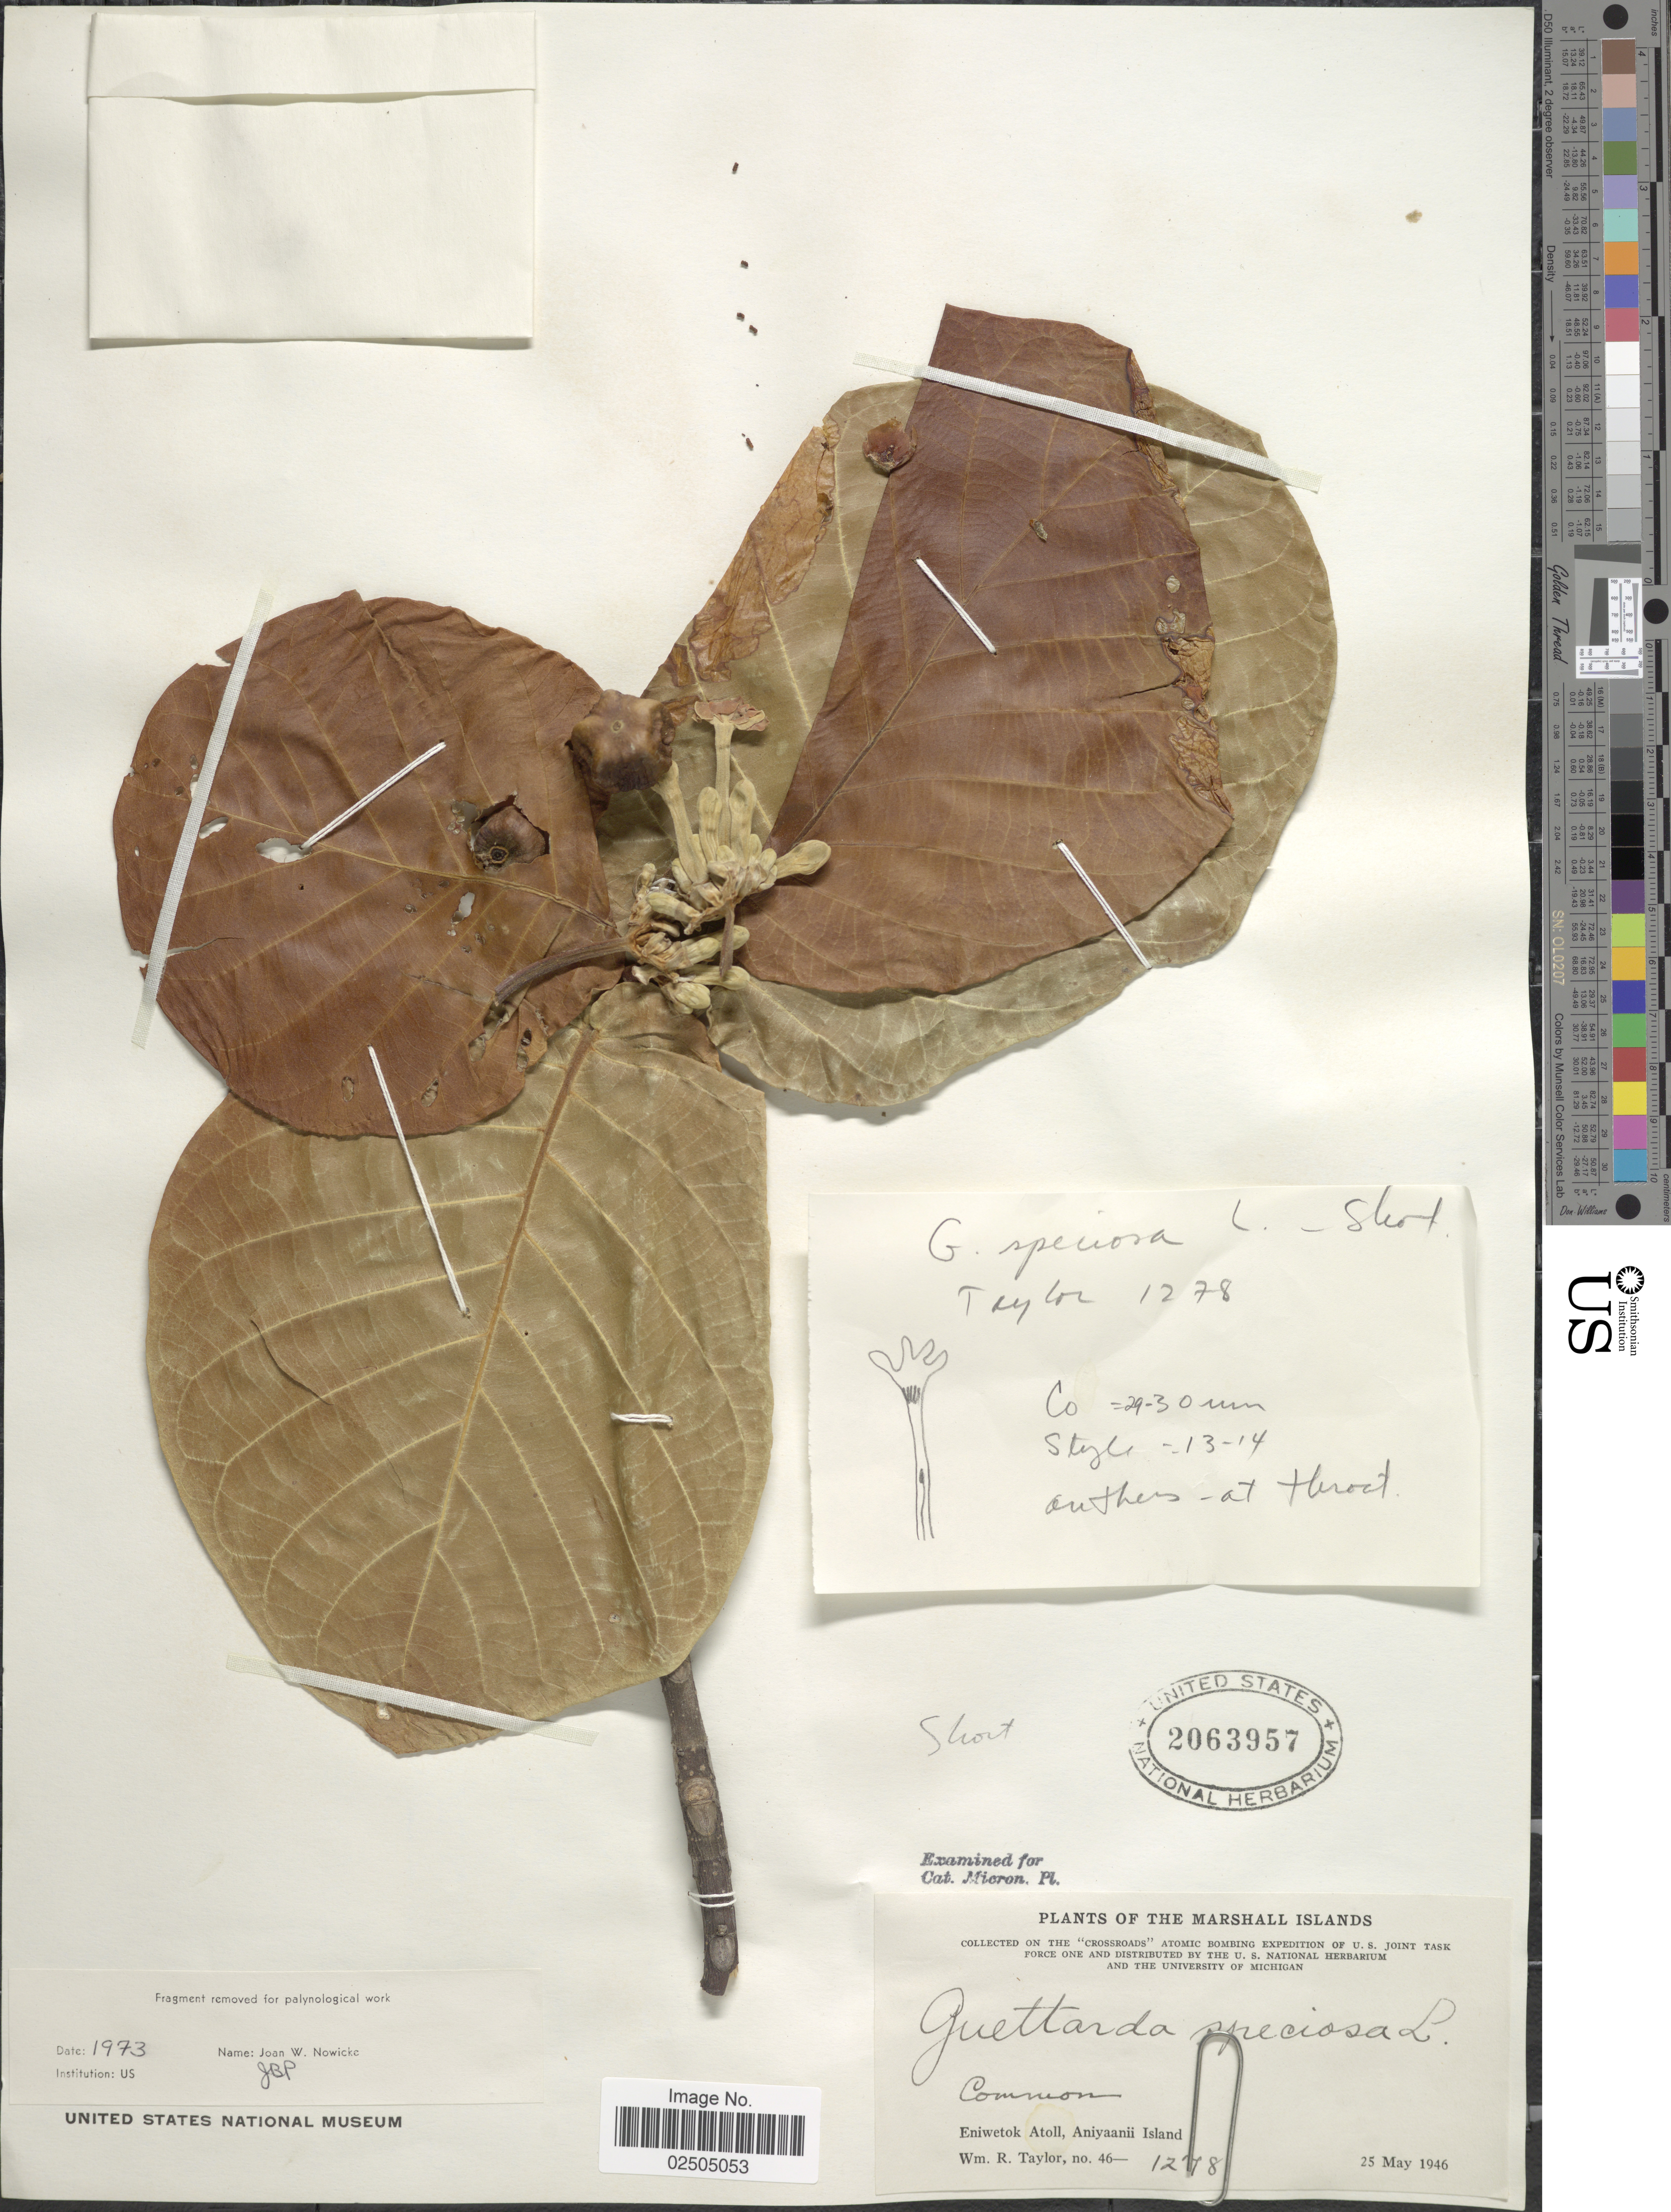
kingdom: Plantae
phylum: Tracheophyta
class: Magnoliopsida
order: Gentianales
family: Rubiaceae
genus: Guettarda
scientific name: Guettarda speciosa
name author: L.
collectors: W. R. Taylor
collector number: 46-1278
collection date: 1946-05-25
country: Marshall Islands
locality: Eniwetok Atoll, Aniyaanii Island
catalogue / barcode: US 2063957